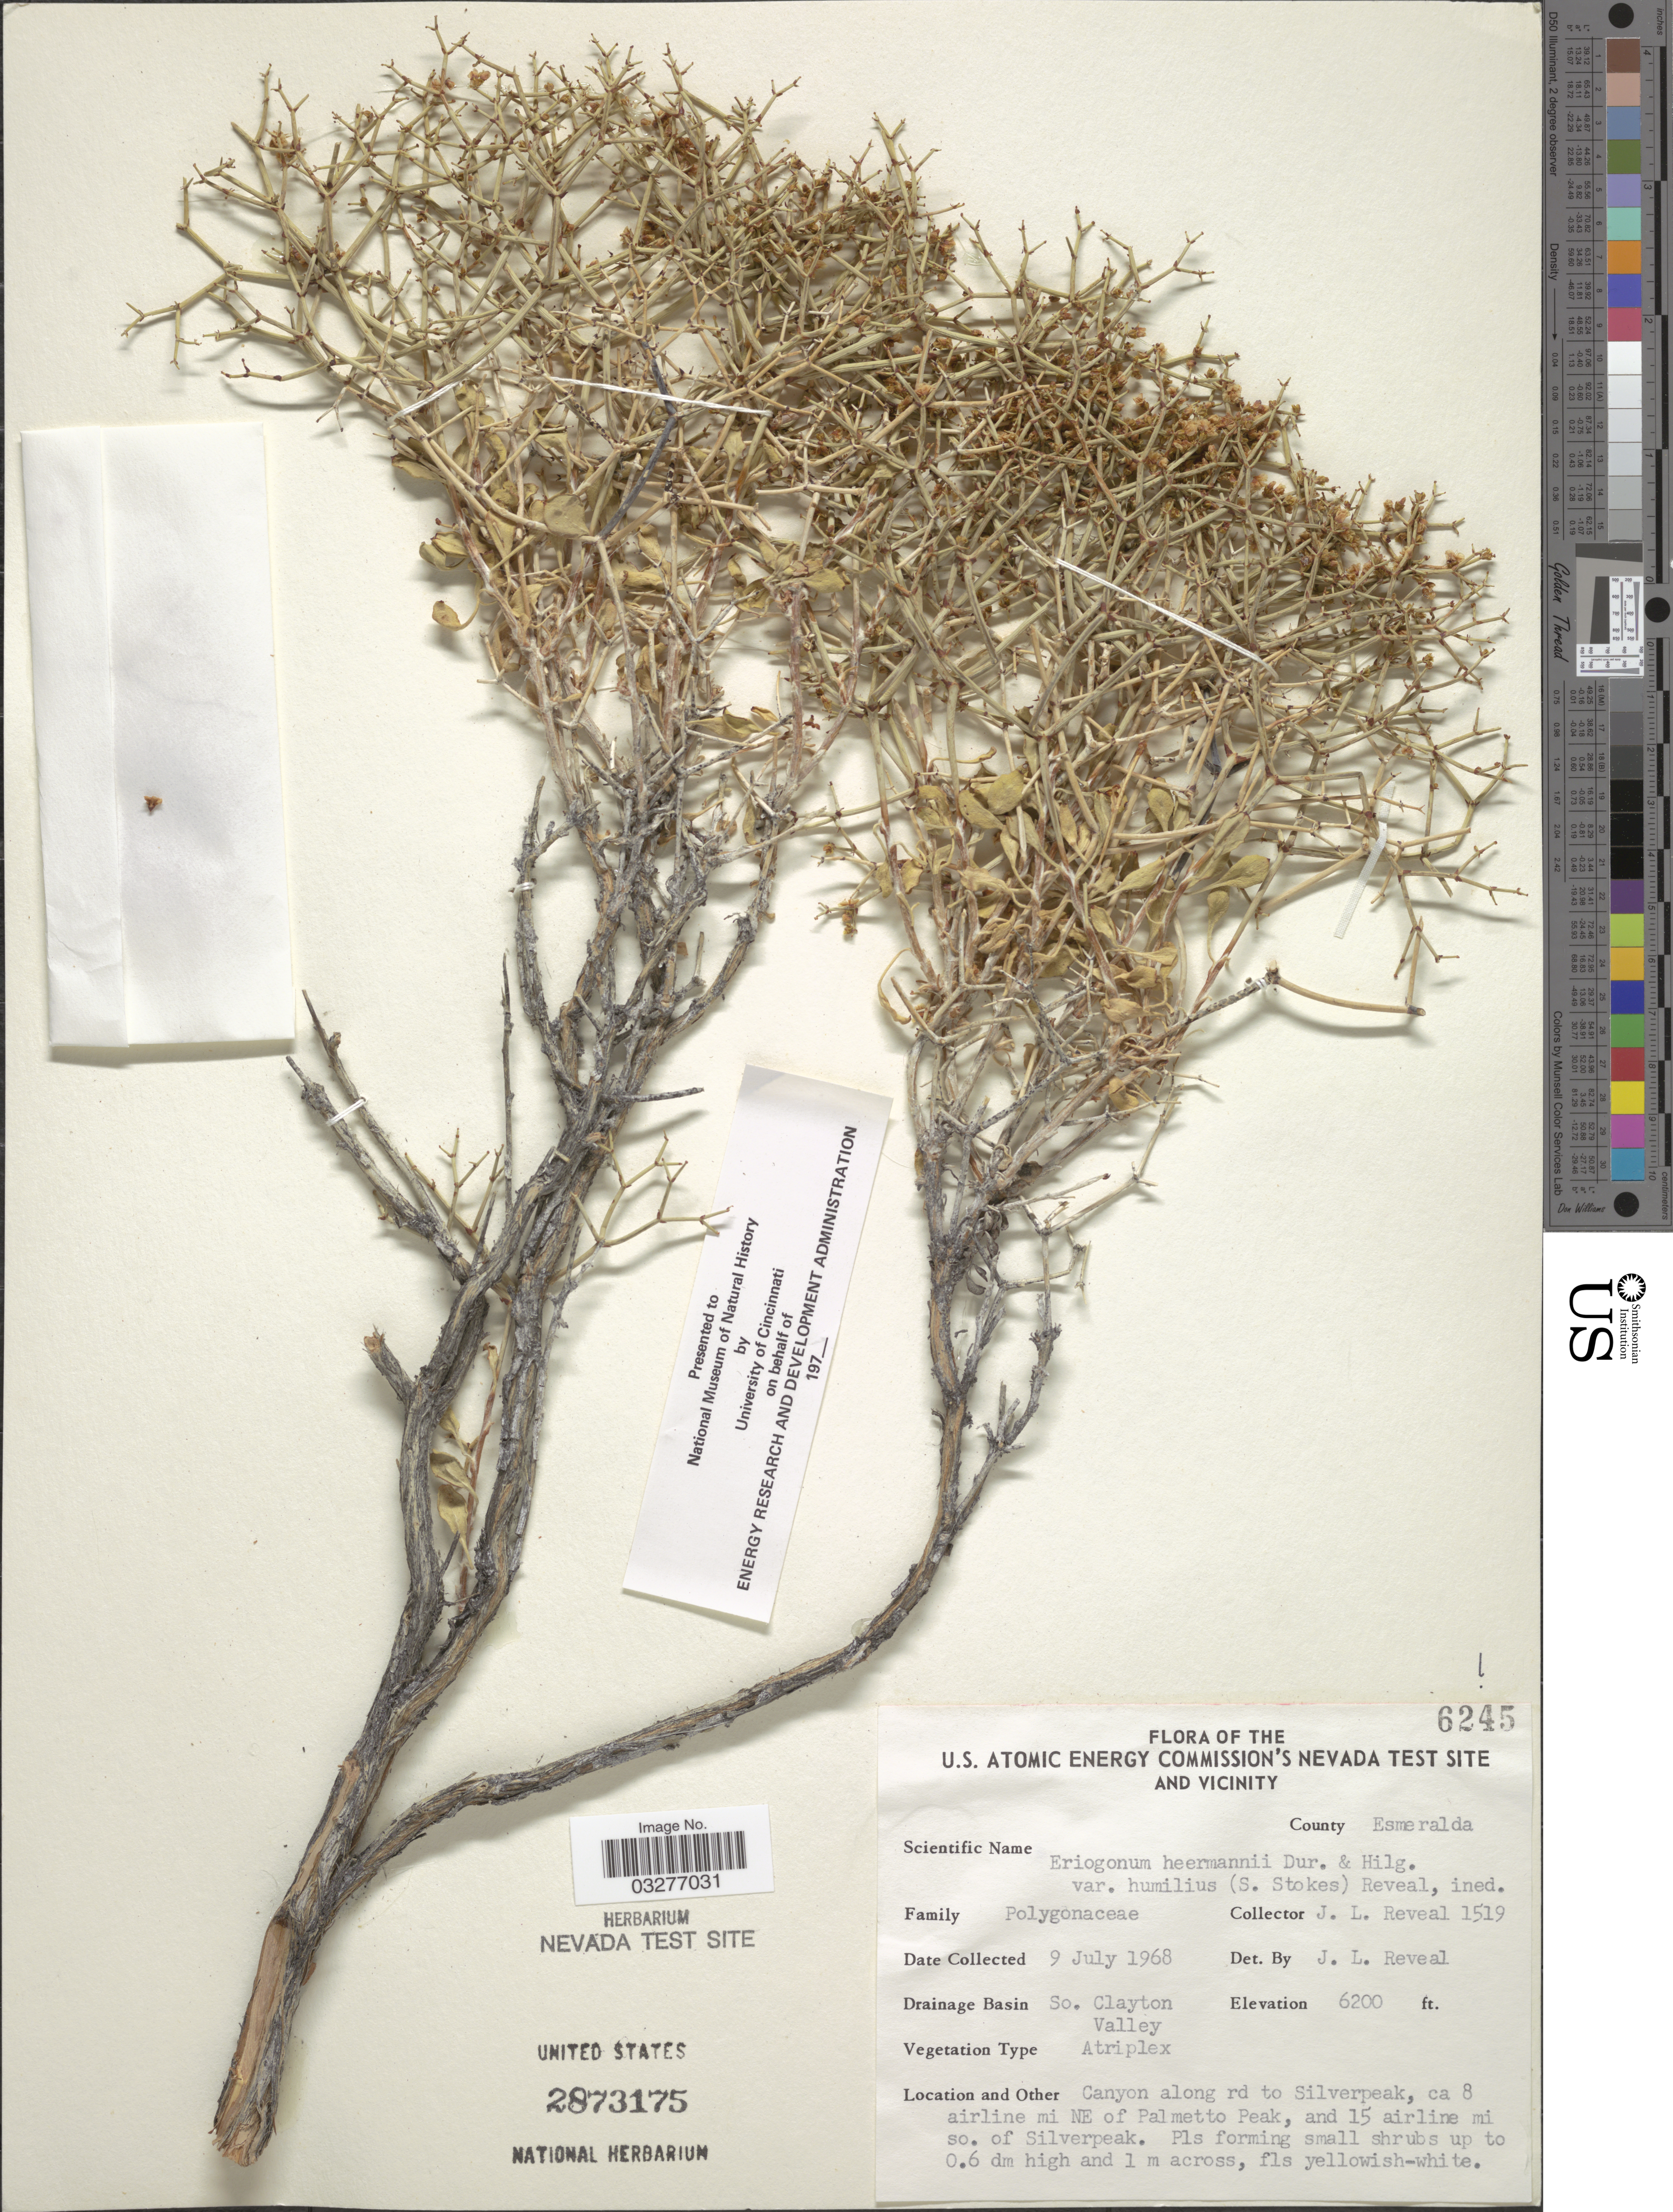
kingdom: Plantae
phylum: Tracheophyta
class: Magnoliopsida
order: Caryophyllales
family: Polygonaceae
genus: Eriogonum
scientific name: Eriogonum heermannii var. humilius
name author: (S. Stokes) Reveal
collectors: J. L. Reveal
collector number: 1519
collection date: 1968-07-09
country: United States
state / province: Nevada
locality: U.S. Atomic Energy Commission's Nevada Test Site and Vicinity. County Esmeralda. Drainage Basin So. Clayton Valley. Canyon along rd to Silverpeak, ca 8 airline mi NE of Palmetto Peak, and 15 airline mi so. of Silverpeak.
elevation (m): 1890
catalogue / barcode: US 2873175